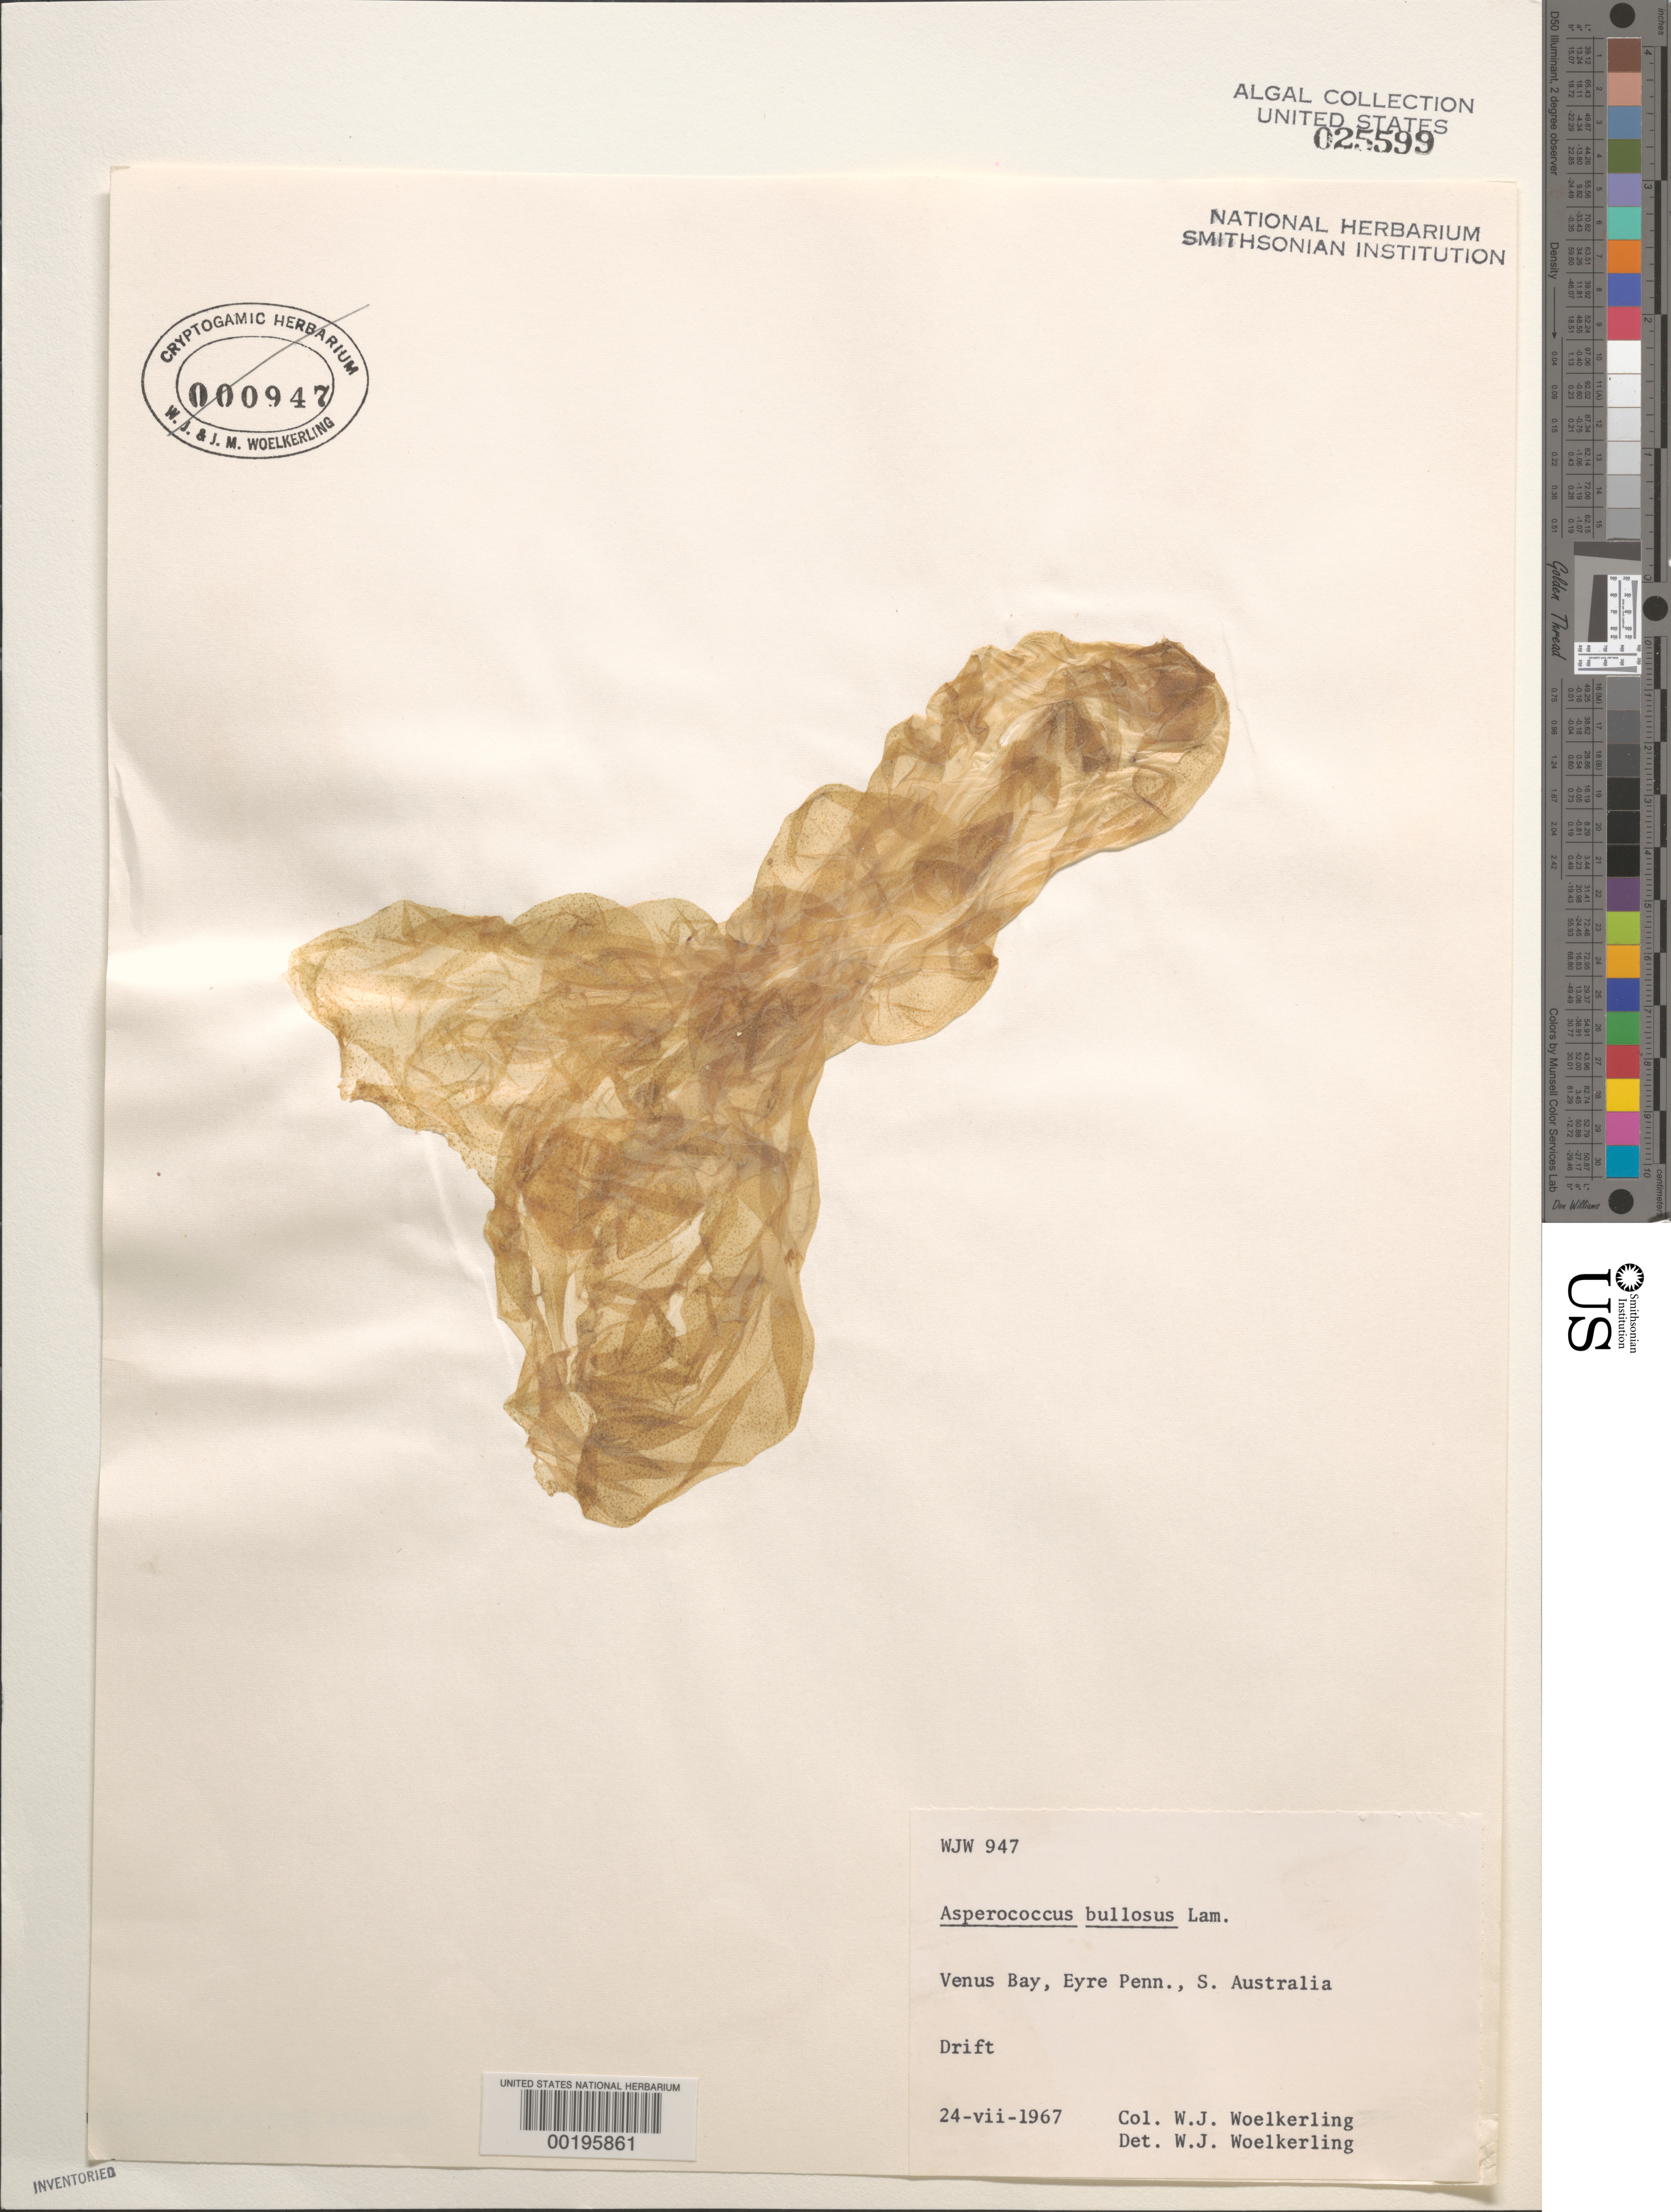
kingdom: Chromista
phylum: Ochrophyta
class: Phaeophyceae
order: Ectocarpales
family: Chordariaceae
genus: Asperococcus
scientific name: Asperococcus bullosus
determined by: Woelkerling, W. J.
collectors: W. Woelkerling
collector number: WJW 947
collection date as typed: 24 Jul 1967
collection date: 1967-07-24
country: Australia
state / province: South Australia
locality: Venus bay, eyre peninsula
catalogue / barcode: US 25599